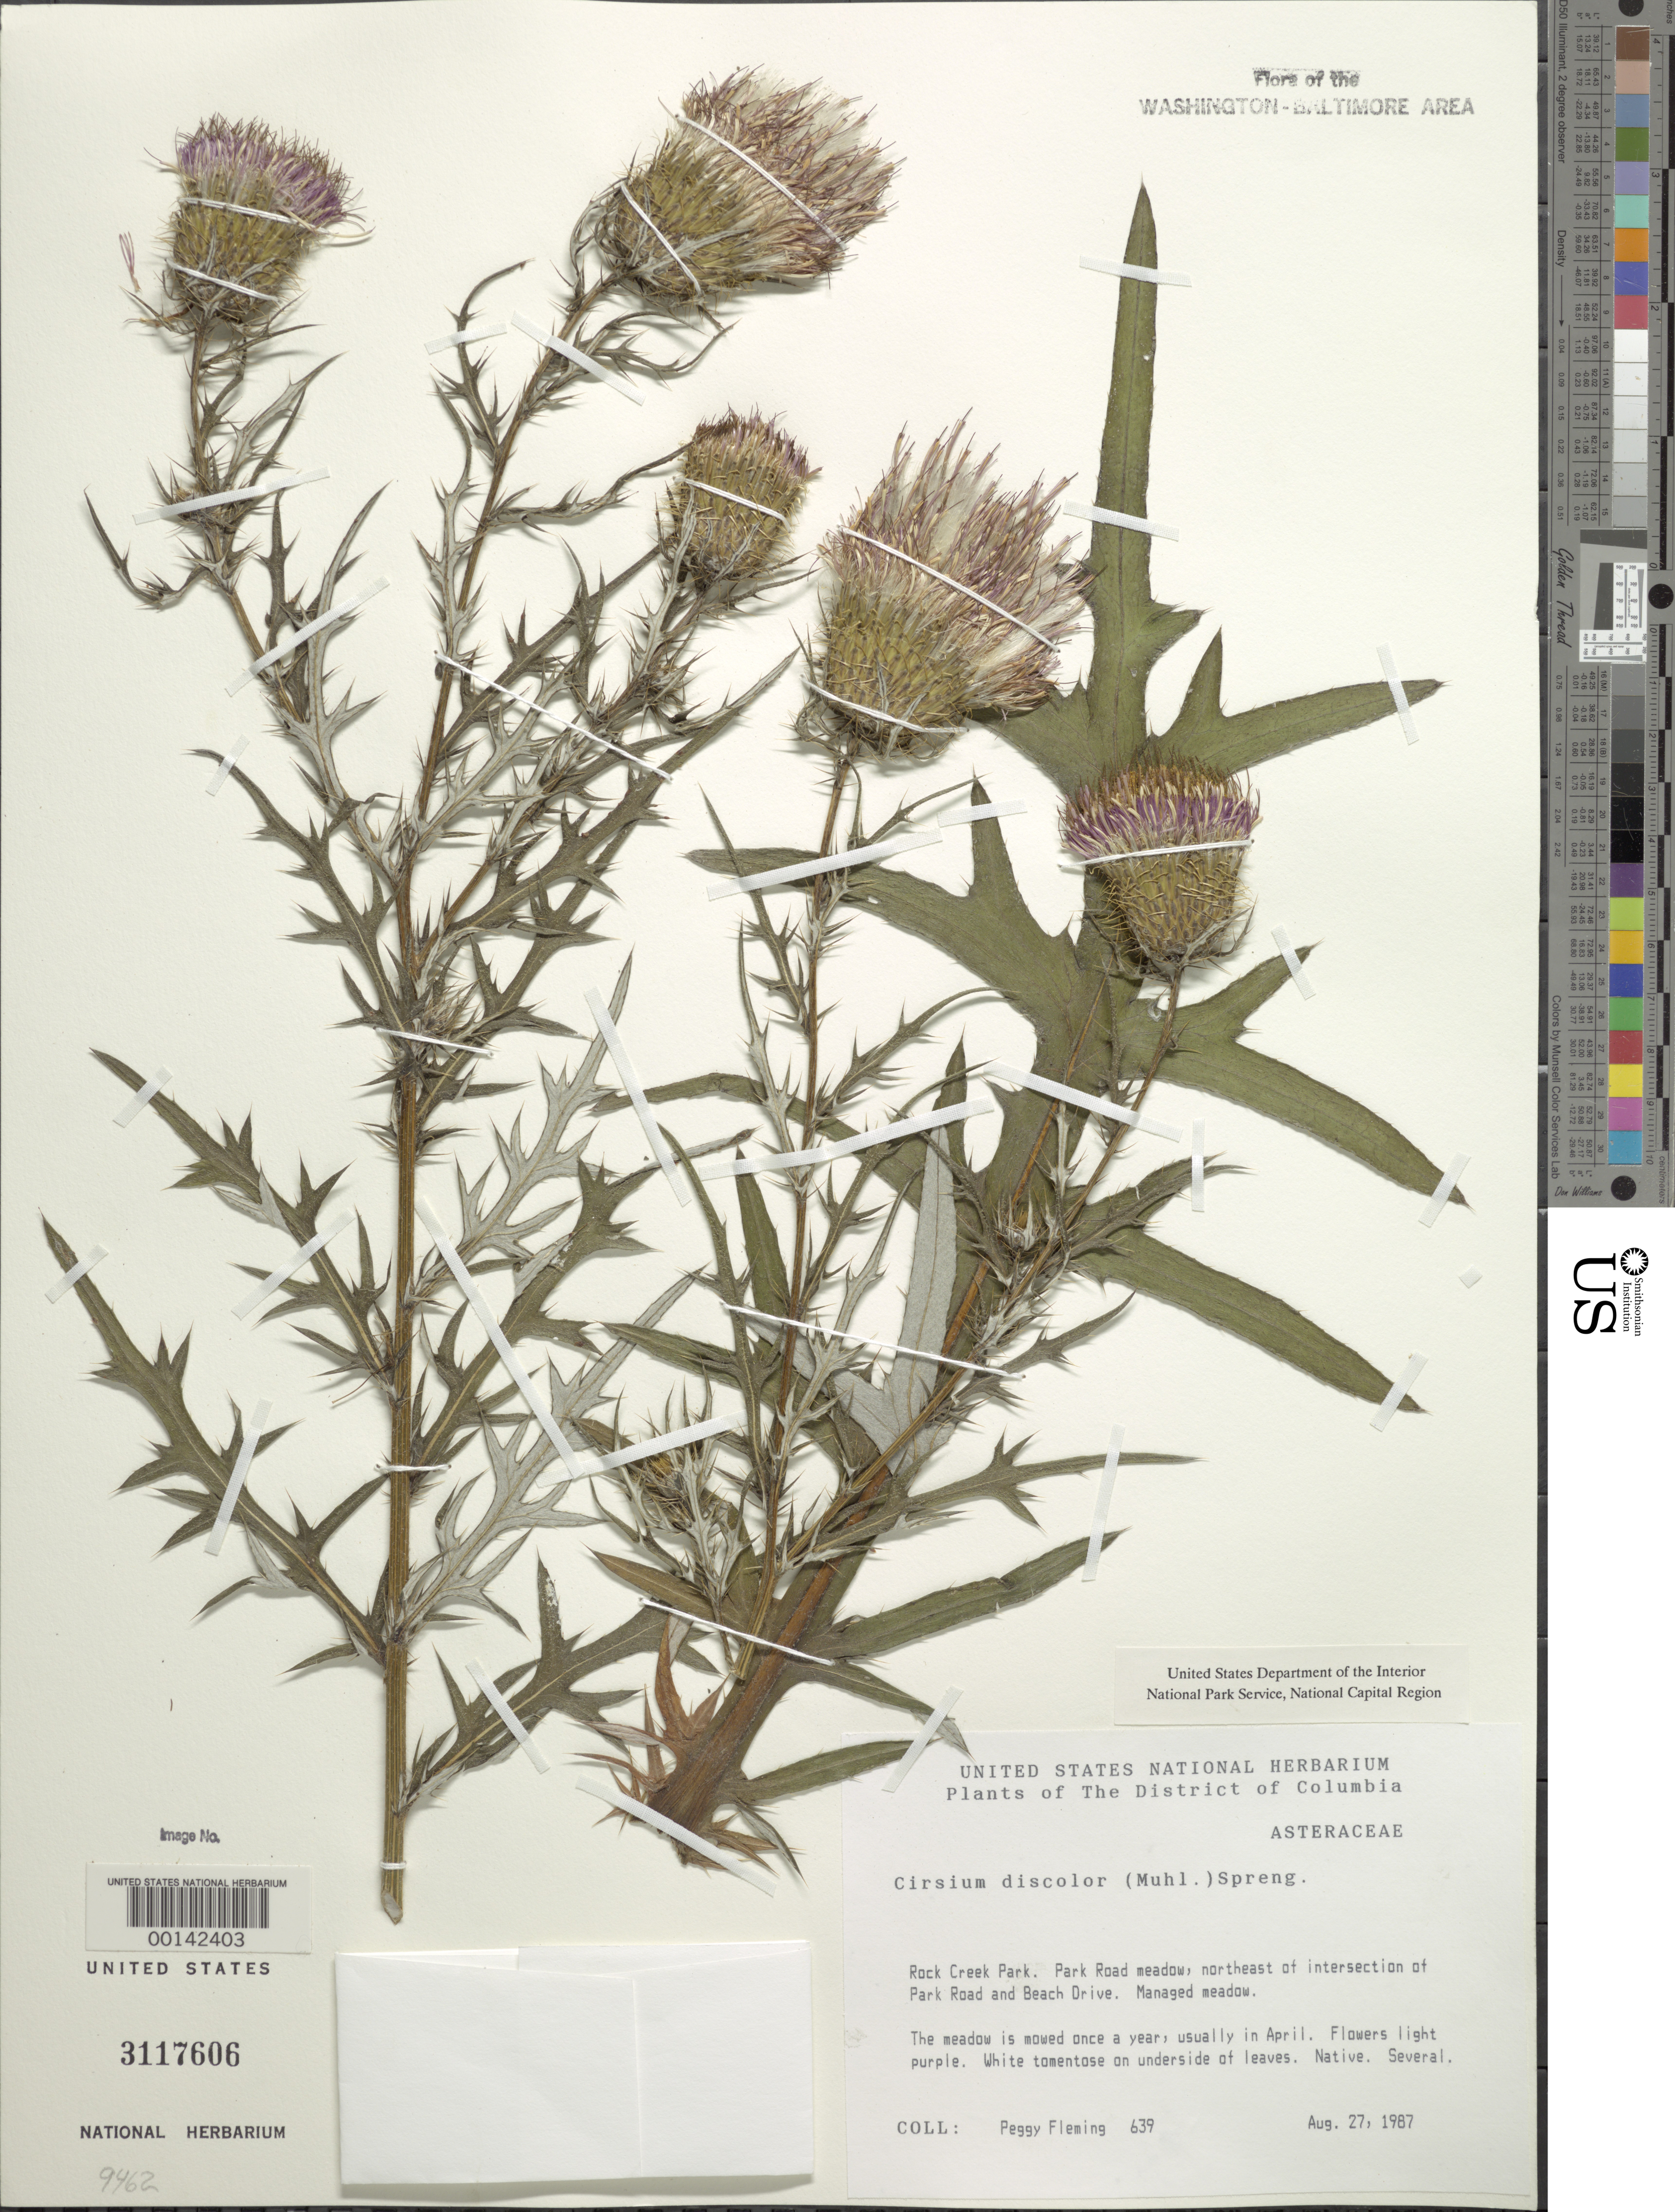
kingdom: Plantae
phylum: Tracheophyta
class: Magnoliopsida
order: Asterales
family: Asteraceae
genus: Cirsium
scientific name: Cirsium discolor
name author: (Muhl. ex Willd.) Spreng.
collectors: P. Fleming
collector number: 639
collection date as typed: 27 Aug 1987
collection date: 1987-08-27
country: United States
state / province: District of Columbia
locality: Rock Creek Park. Park Road meadow, northeast of intersection of Rock Creek Park & vicinity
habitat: Managed meadow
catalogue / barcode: US 3117606